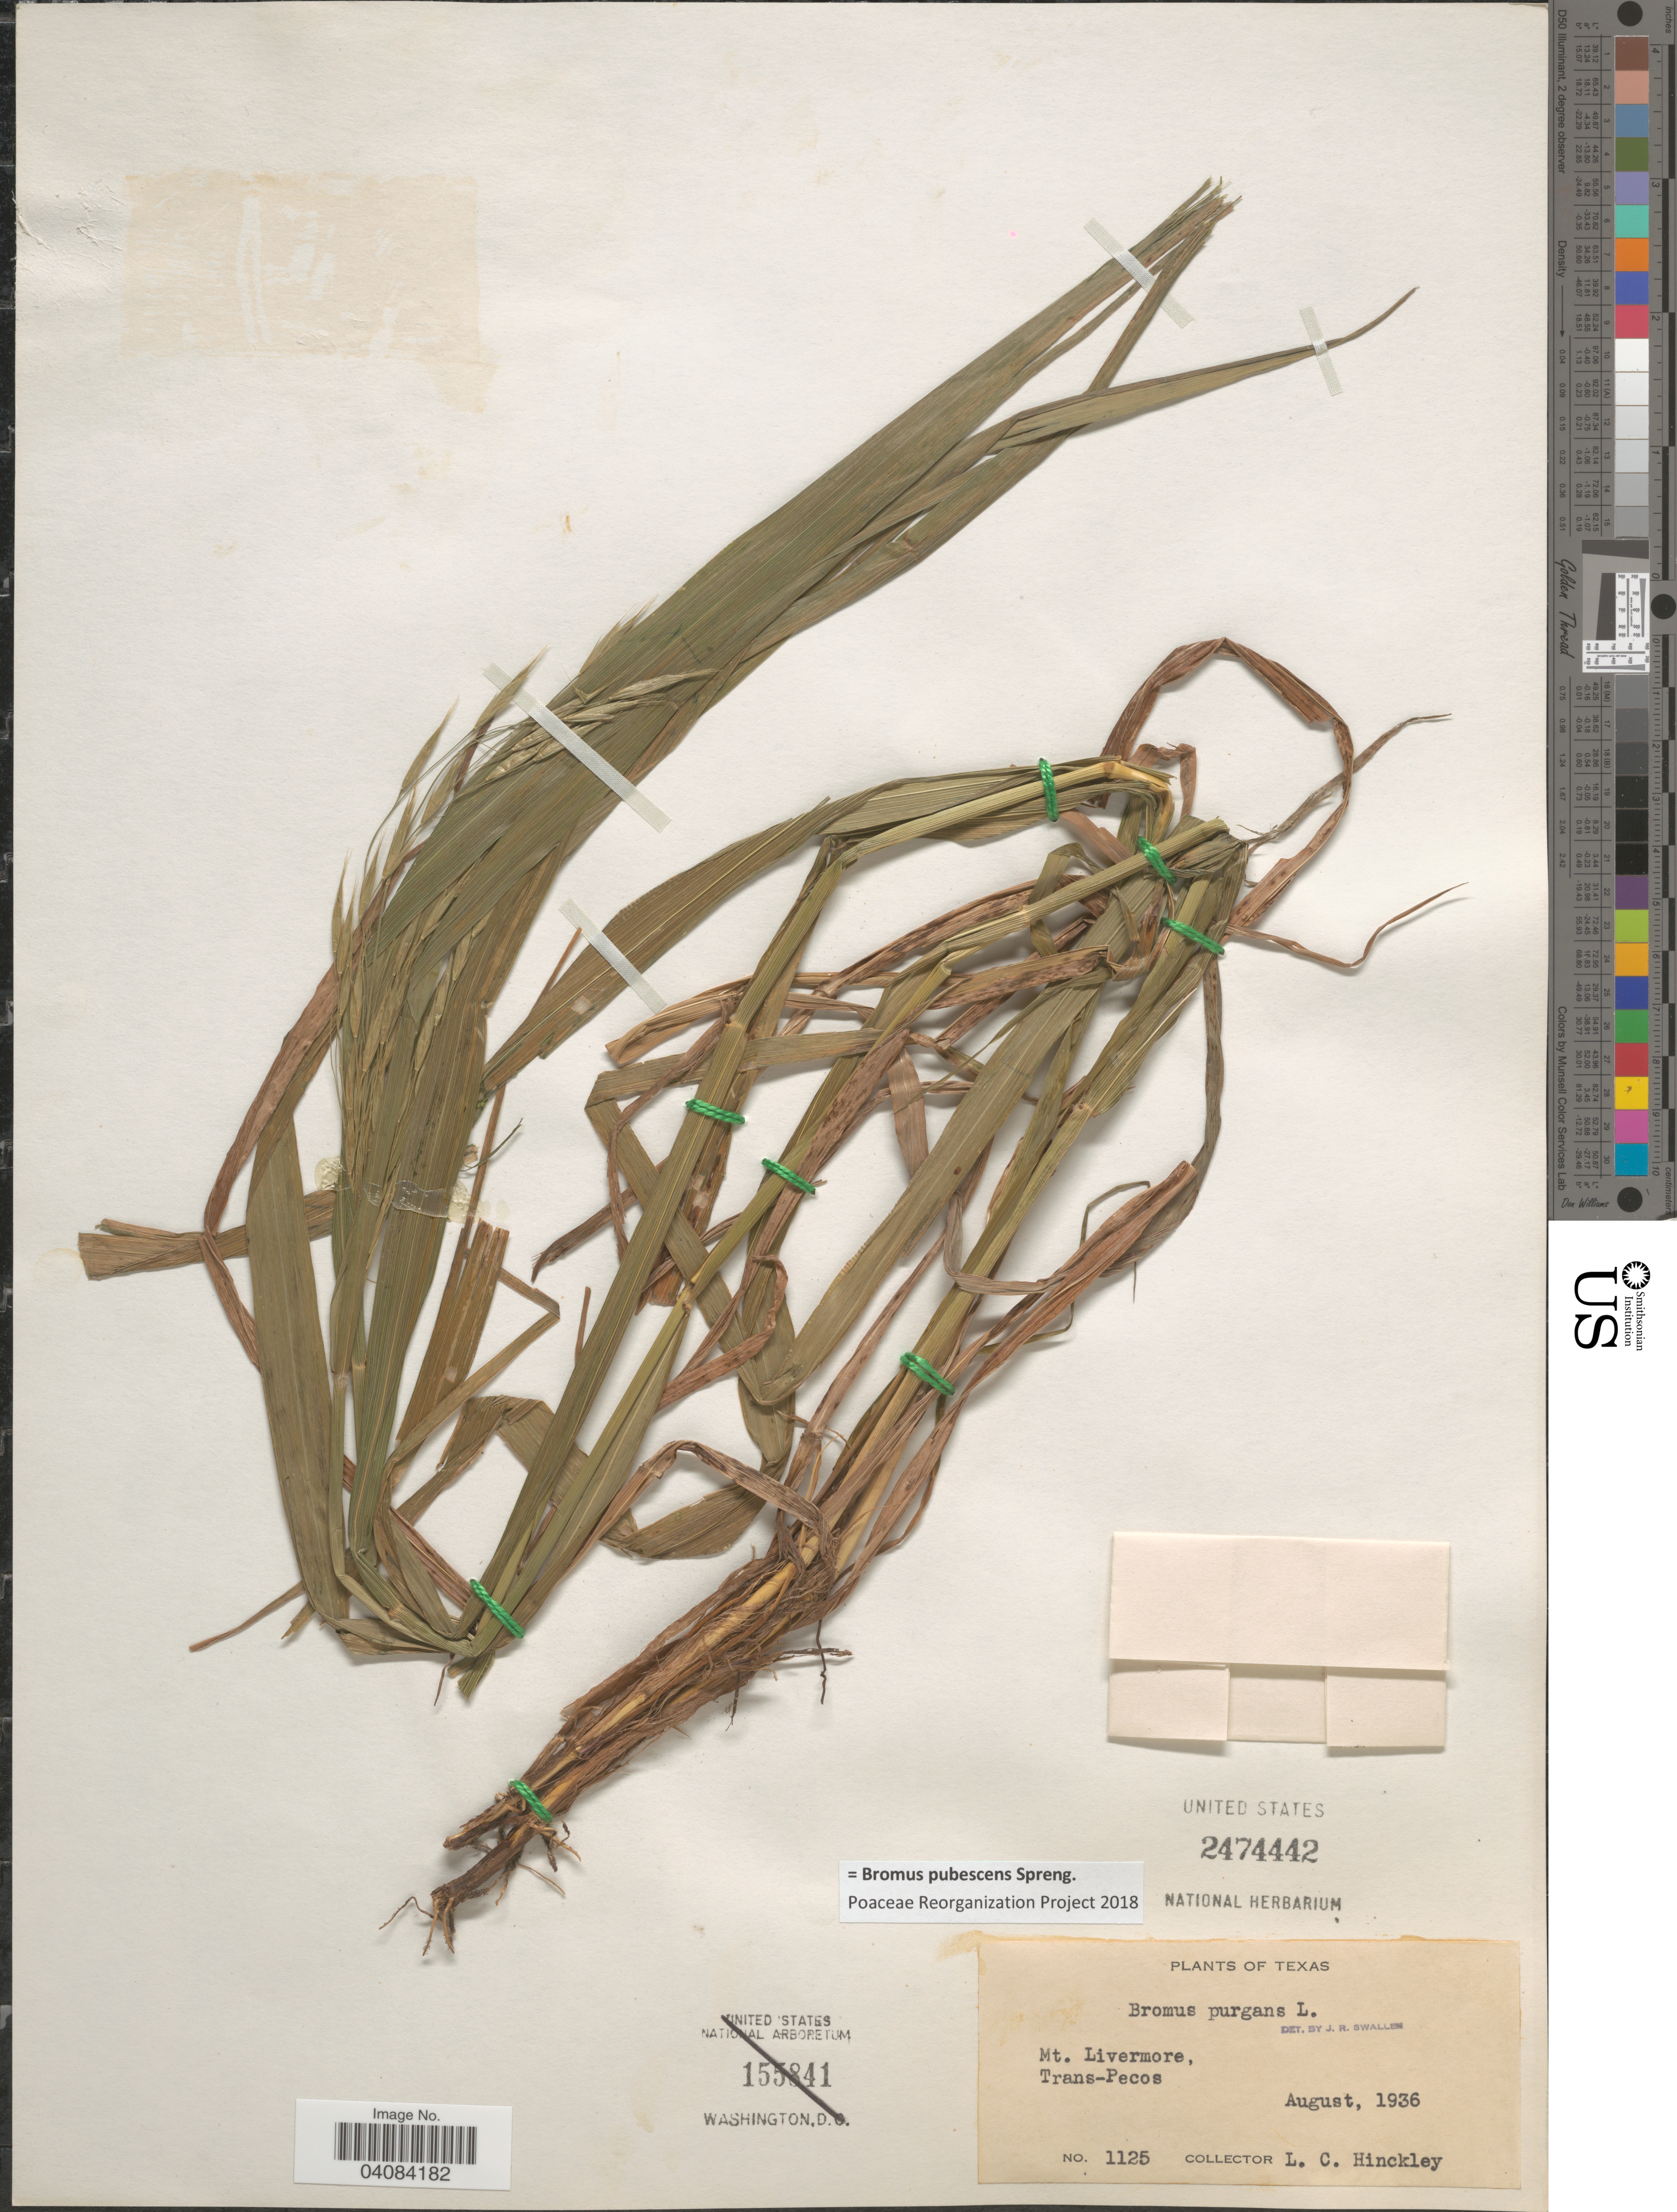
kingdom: Plantae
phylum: Tracheophyta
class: Liliopsida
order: Poales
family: Poaceae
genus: Bromus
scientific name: Bromus pubescens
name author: Muhl. ex Willd.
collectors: L. Hinckley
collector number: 1125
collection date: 1936-08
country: United States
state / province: Texas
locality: Mt. Livermore, Trans-Pecos.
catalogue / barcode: US 2474442